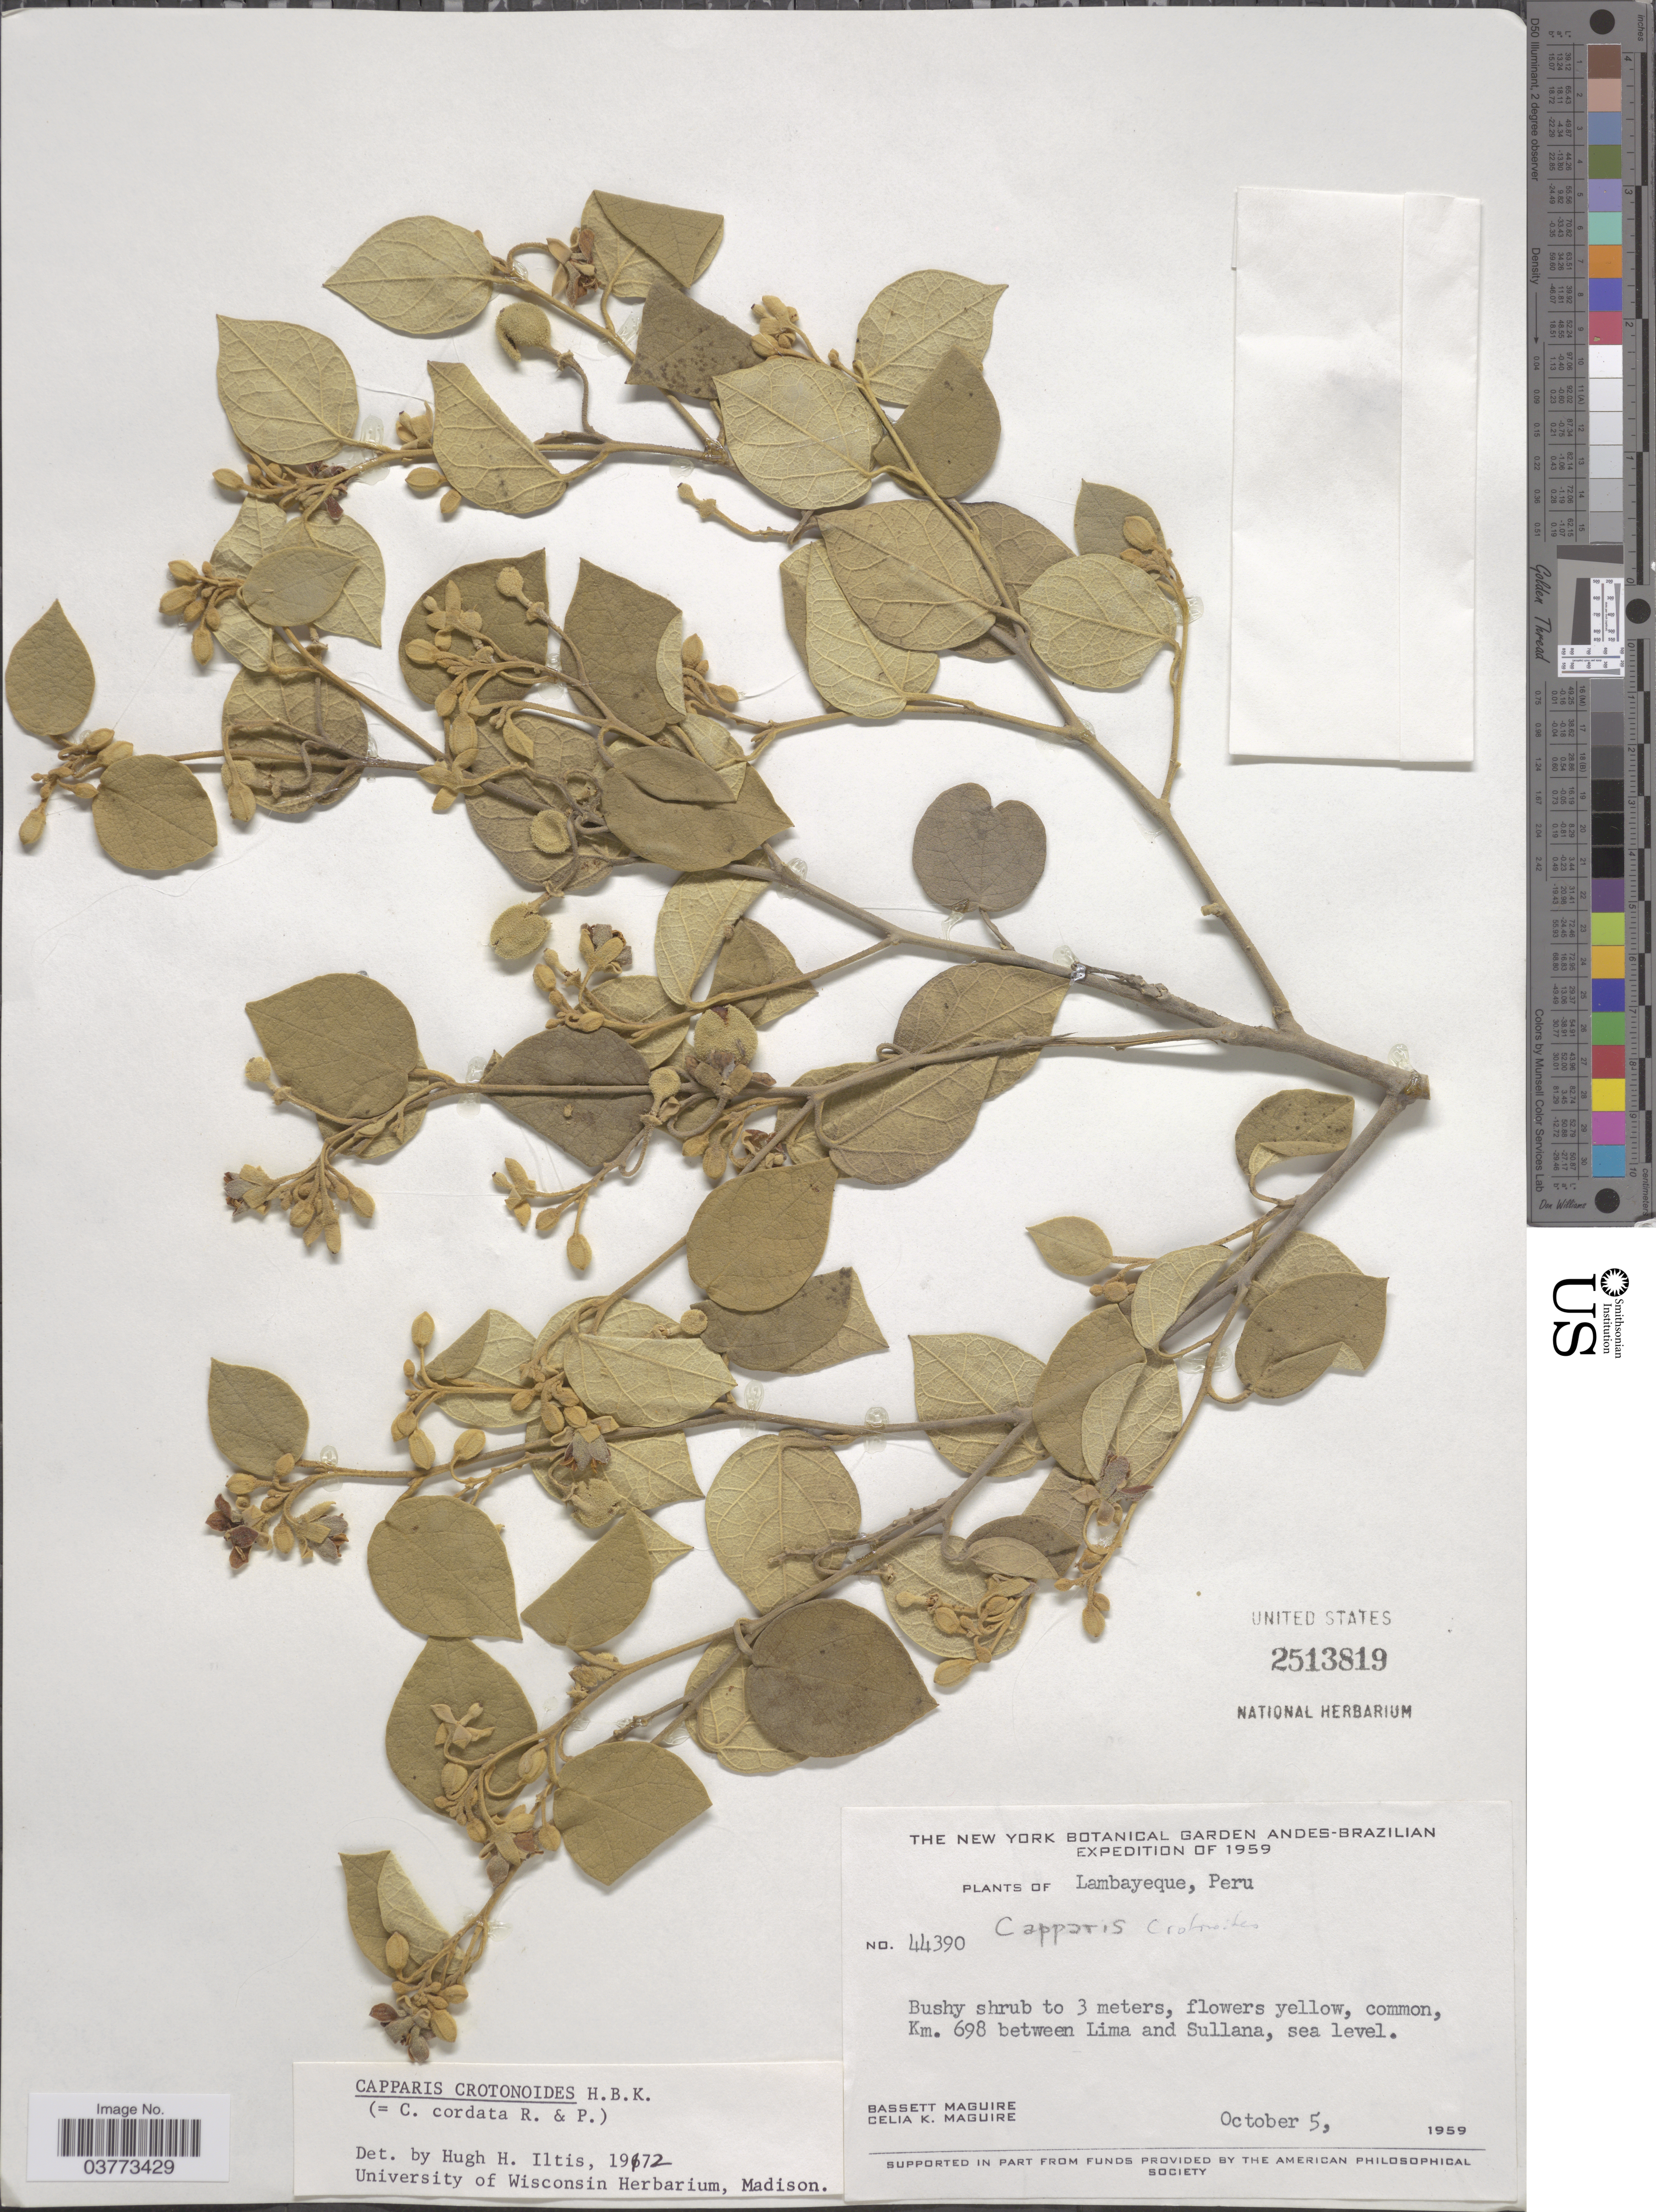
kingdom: Plantae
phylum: Tracheophyta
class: Magnoliopsida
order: Brassicales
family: Capparaceae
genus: Capparicordis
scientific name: Capparicordis crotonoides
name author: (Kunth) Iltis & Cornejo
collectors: B. Maguire & C. K. Maguire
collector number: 44390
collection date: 1959-10-05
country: Peru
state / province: Lambayeque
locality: Km. 698 between Lima and Sullana.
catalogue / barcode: US 2513819